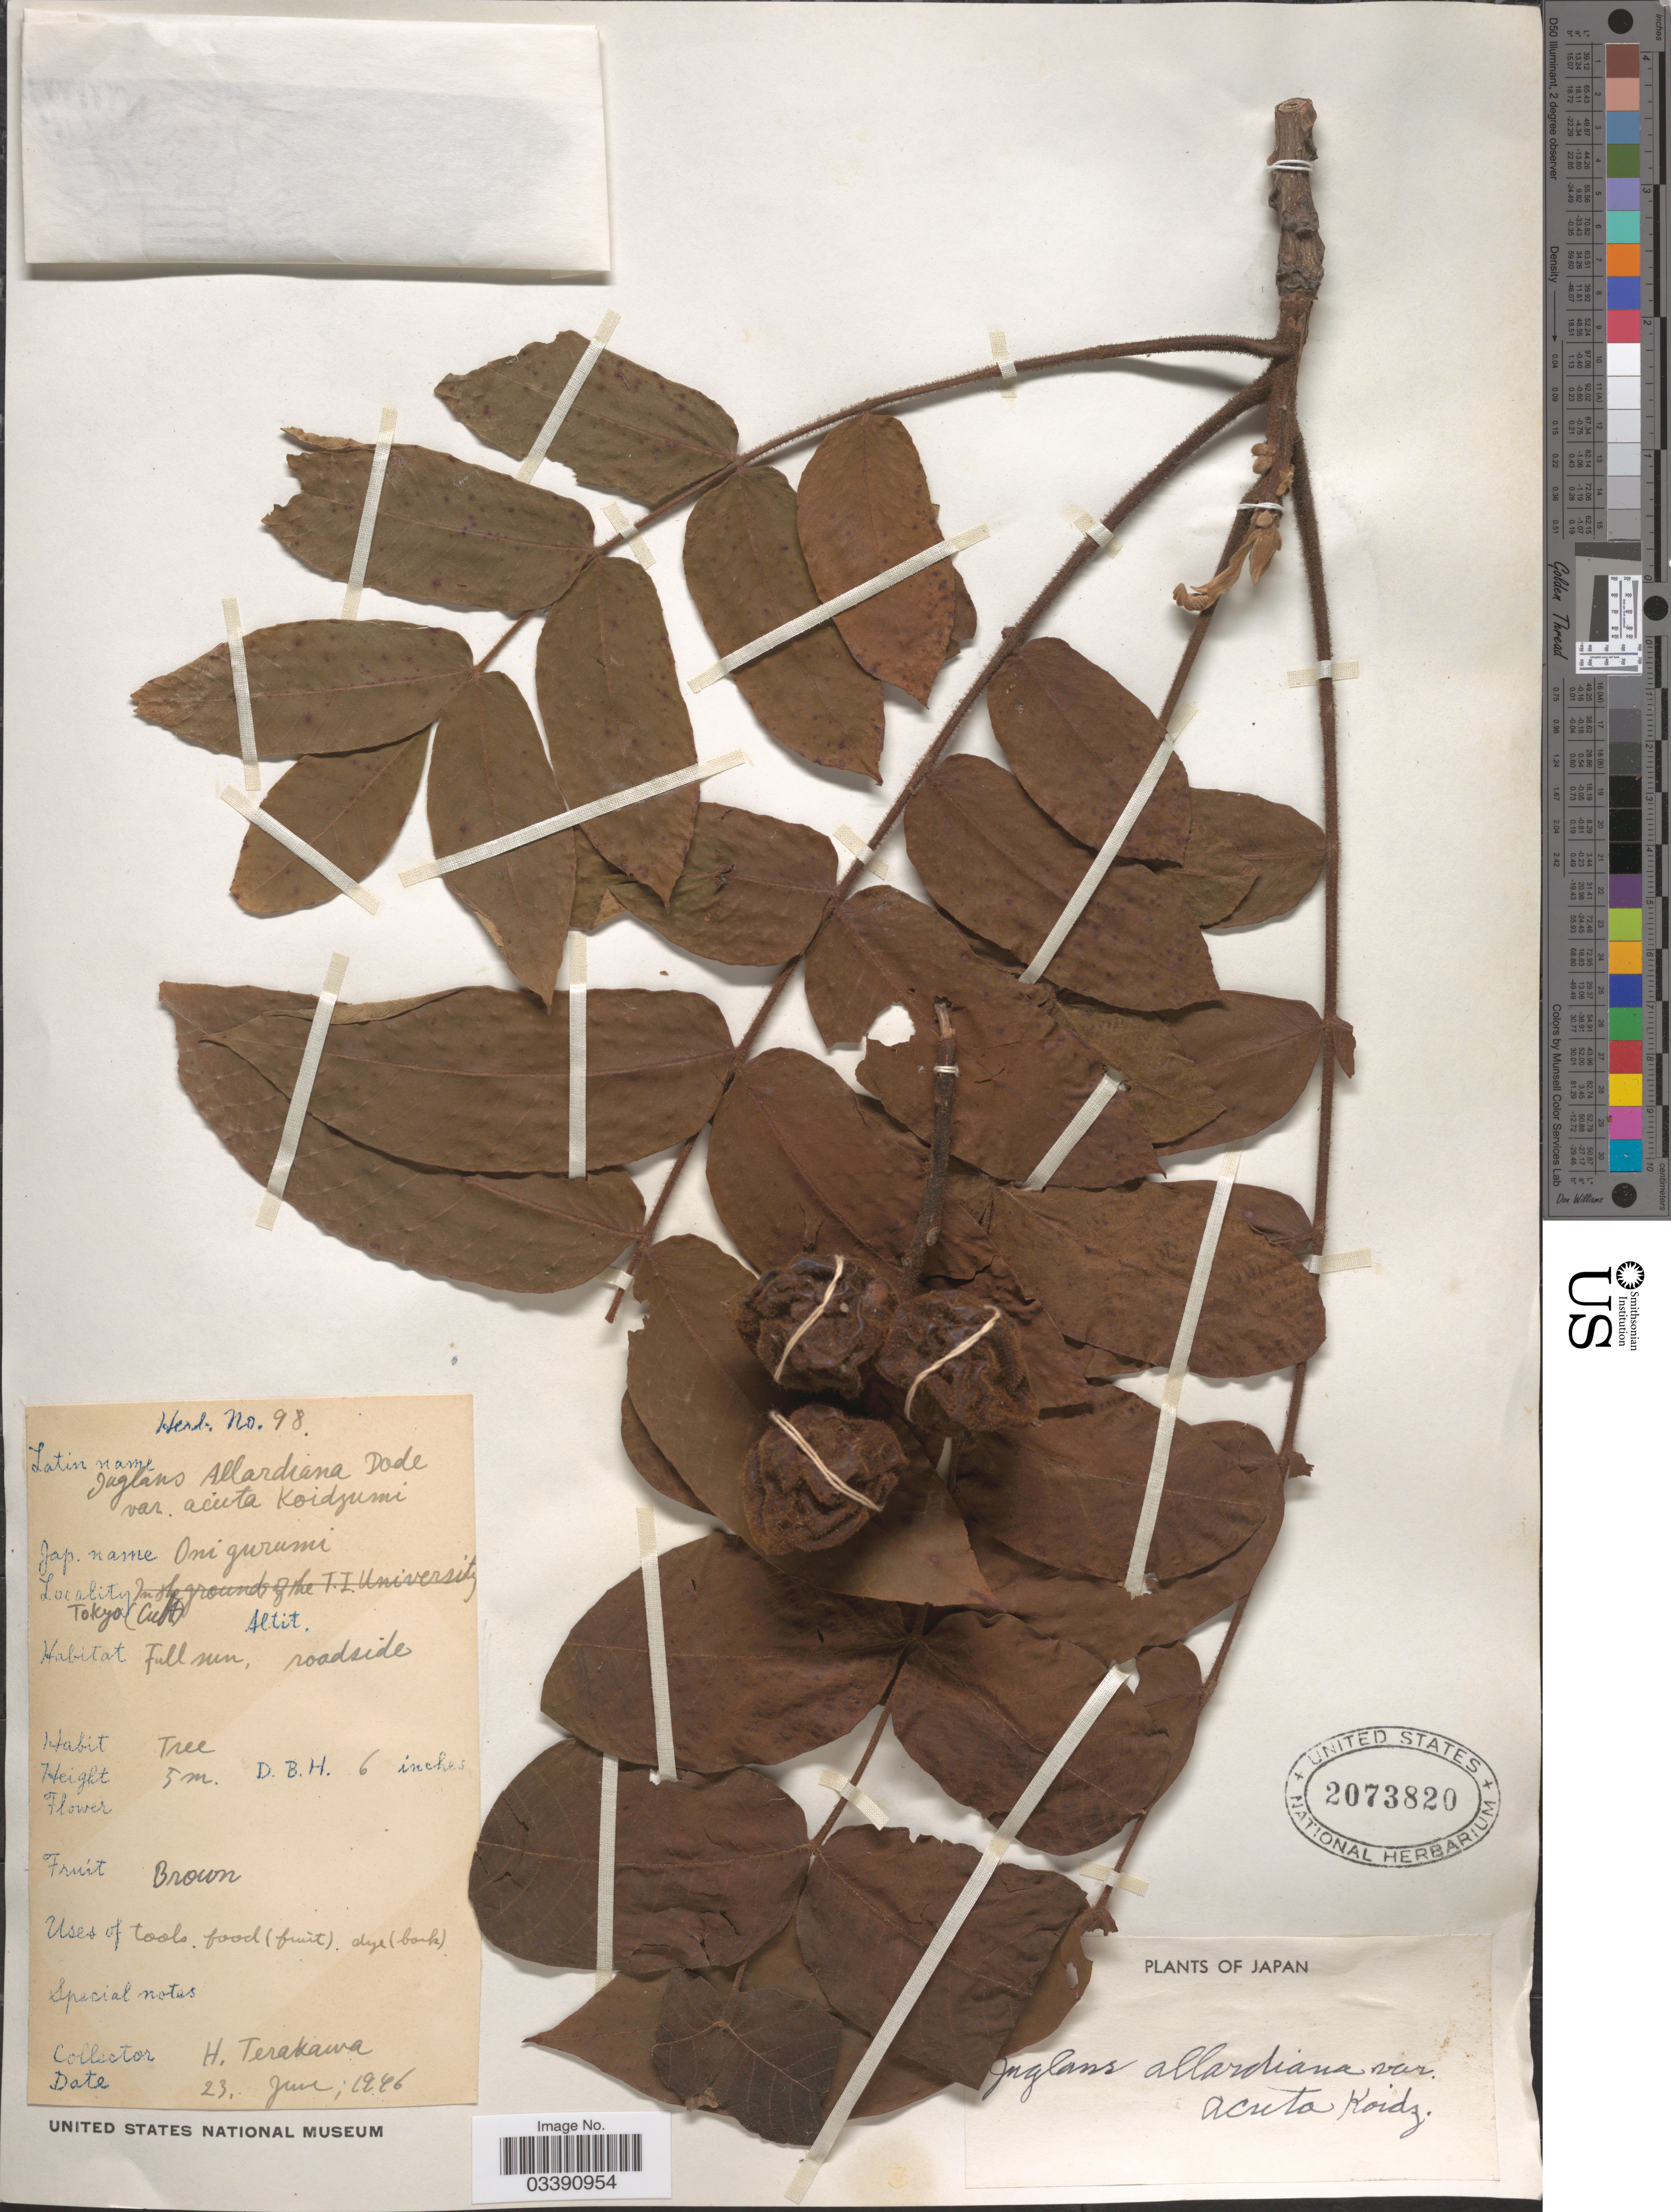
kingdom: Plantae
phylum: Tracheophyta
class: Magnoliopsida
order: Fagales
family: Juglandaceae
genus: Juglans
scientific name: Juglans allardiana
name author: Dode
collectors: H. Terakawa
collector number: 98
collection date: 1946-06-23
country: Japan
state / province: Tokyo, Federal City of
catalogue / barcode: US 2073820